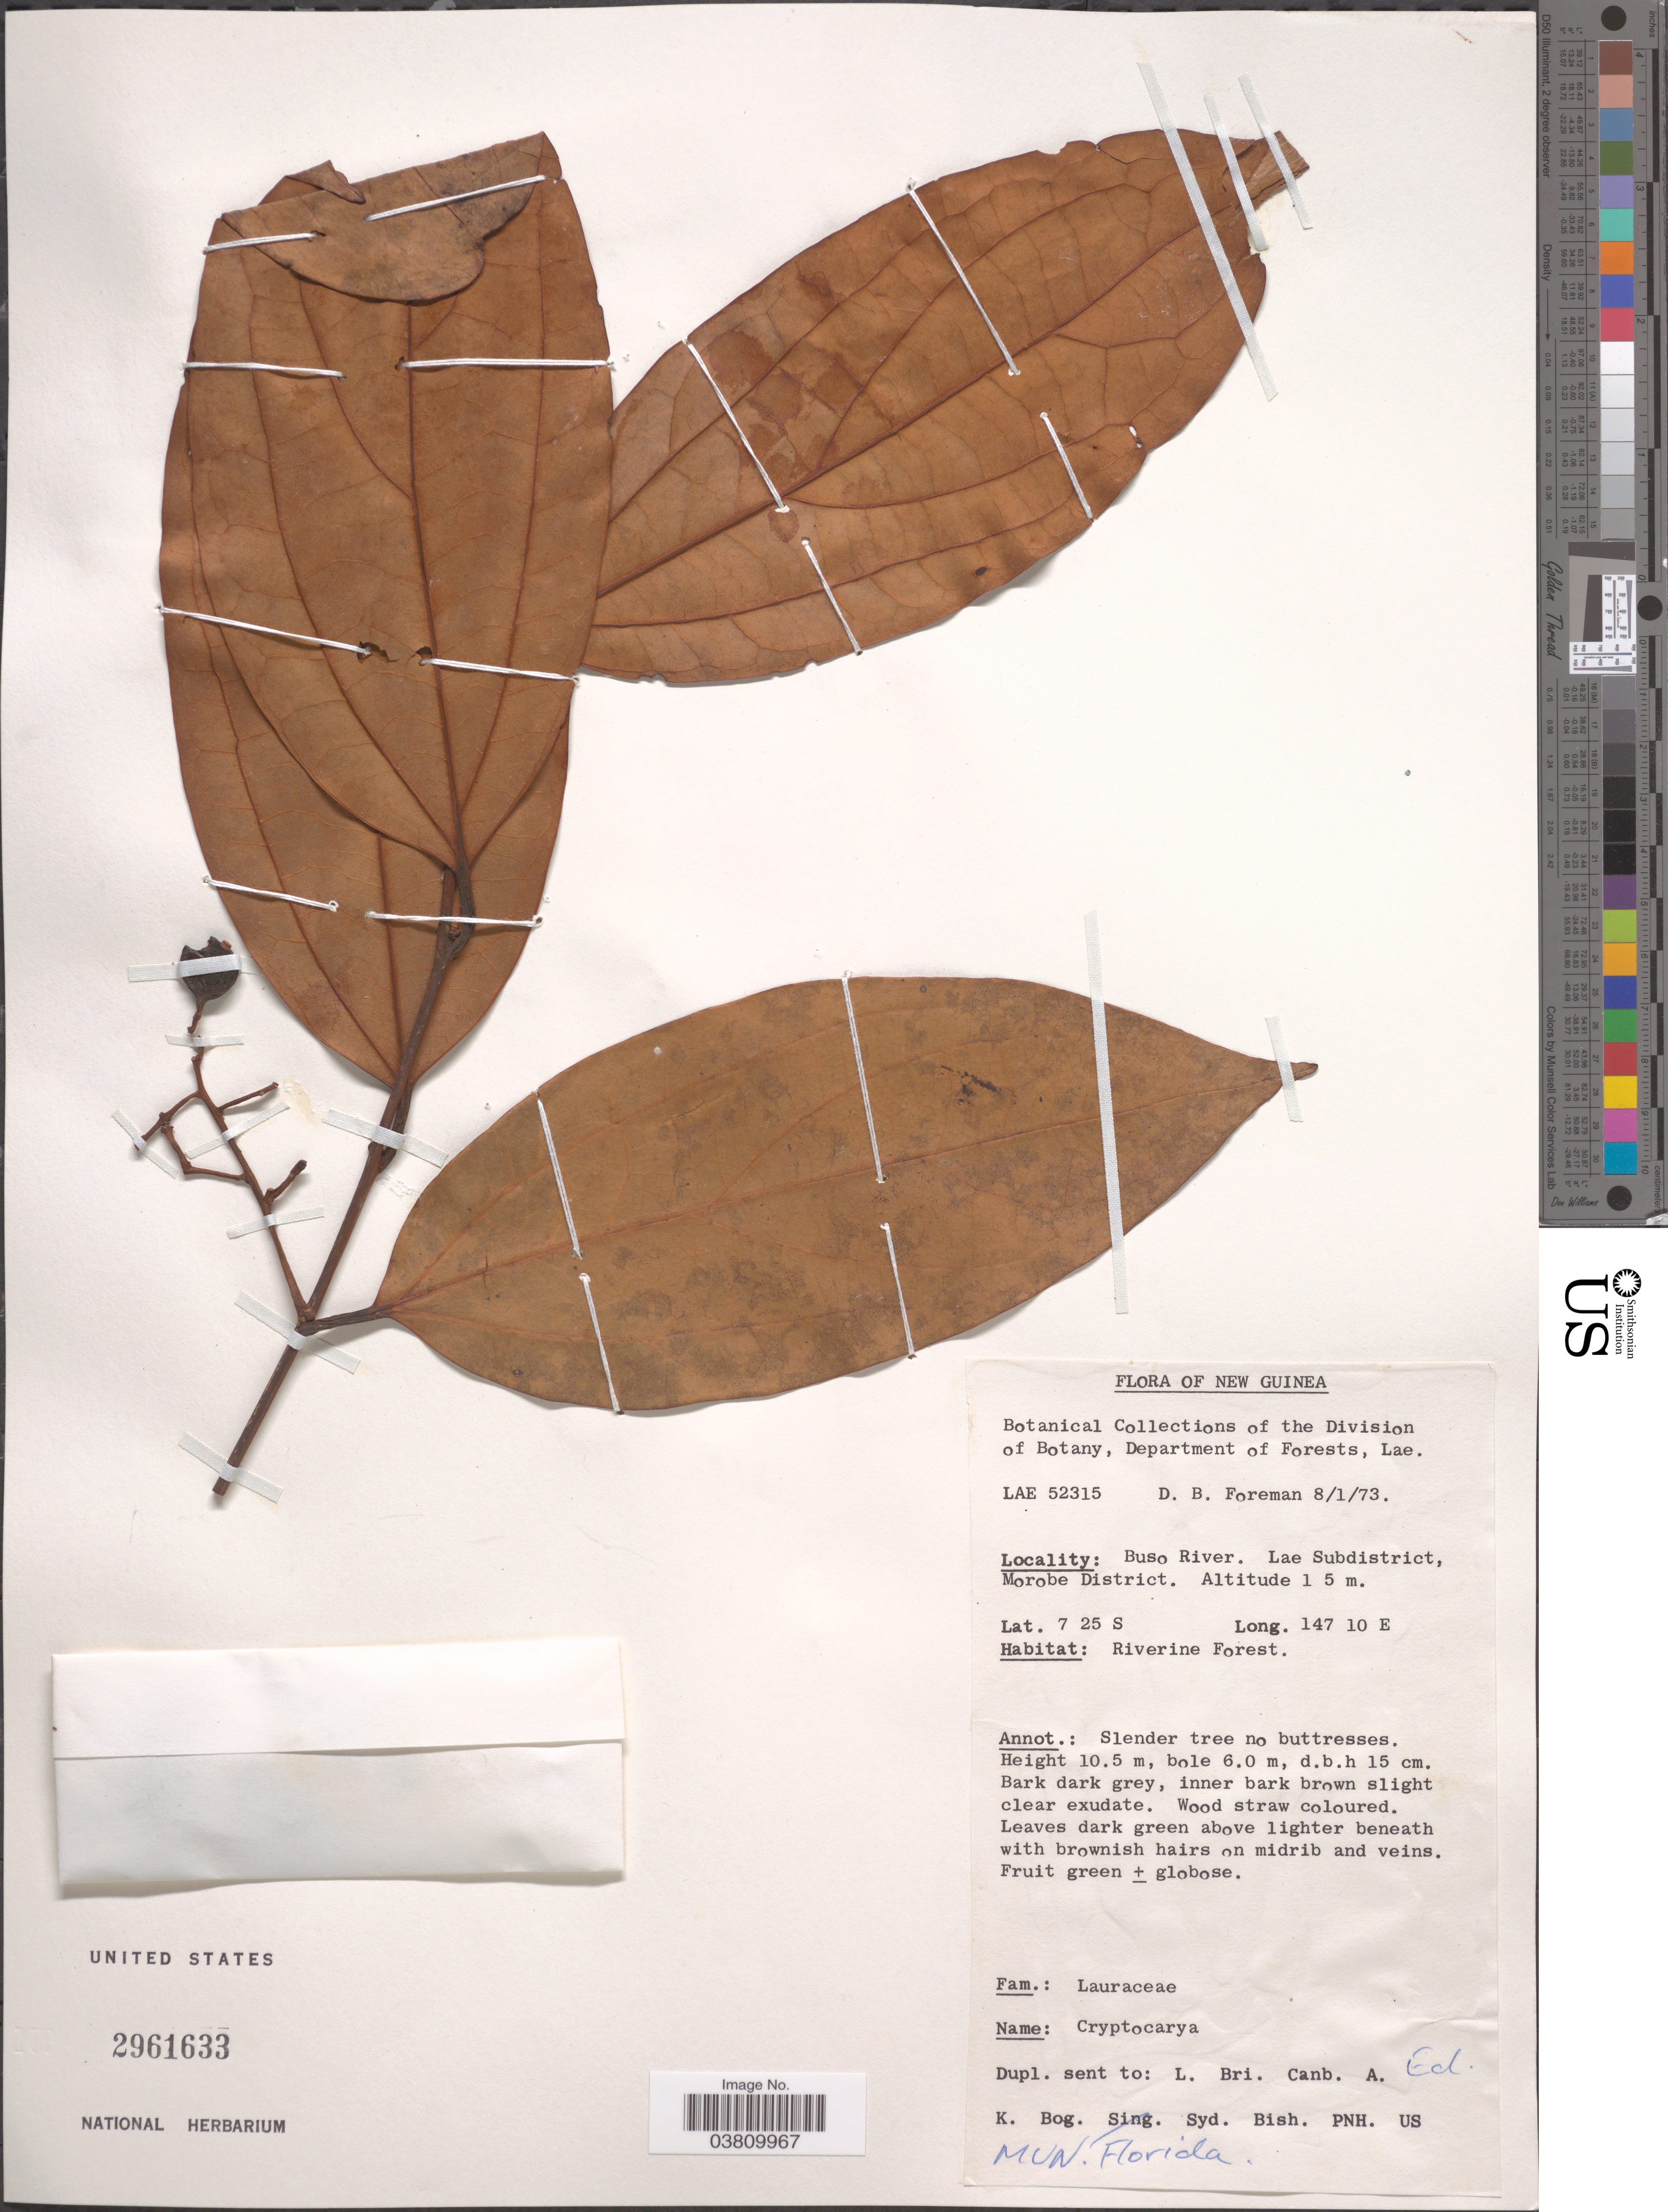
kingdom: Plantae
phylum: Tracheophyta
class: Magnoliopsida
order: Laurales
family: Lauraceae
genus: Cryptocarya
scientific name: Cryptocarya sp.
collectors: D. Foreman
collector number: LAE52315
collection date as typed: Transcribed d/m/y: 8/1/73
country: Papua New Guinea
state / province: Morobe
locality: New Guinea. Buso River. Lae Subdistrict, Morobe District.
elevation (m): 15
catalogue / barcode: US 2961633